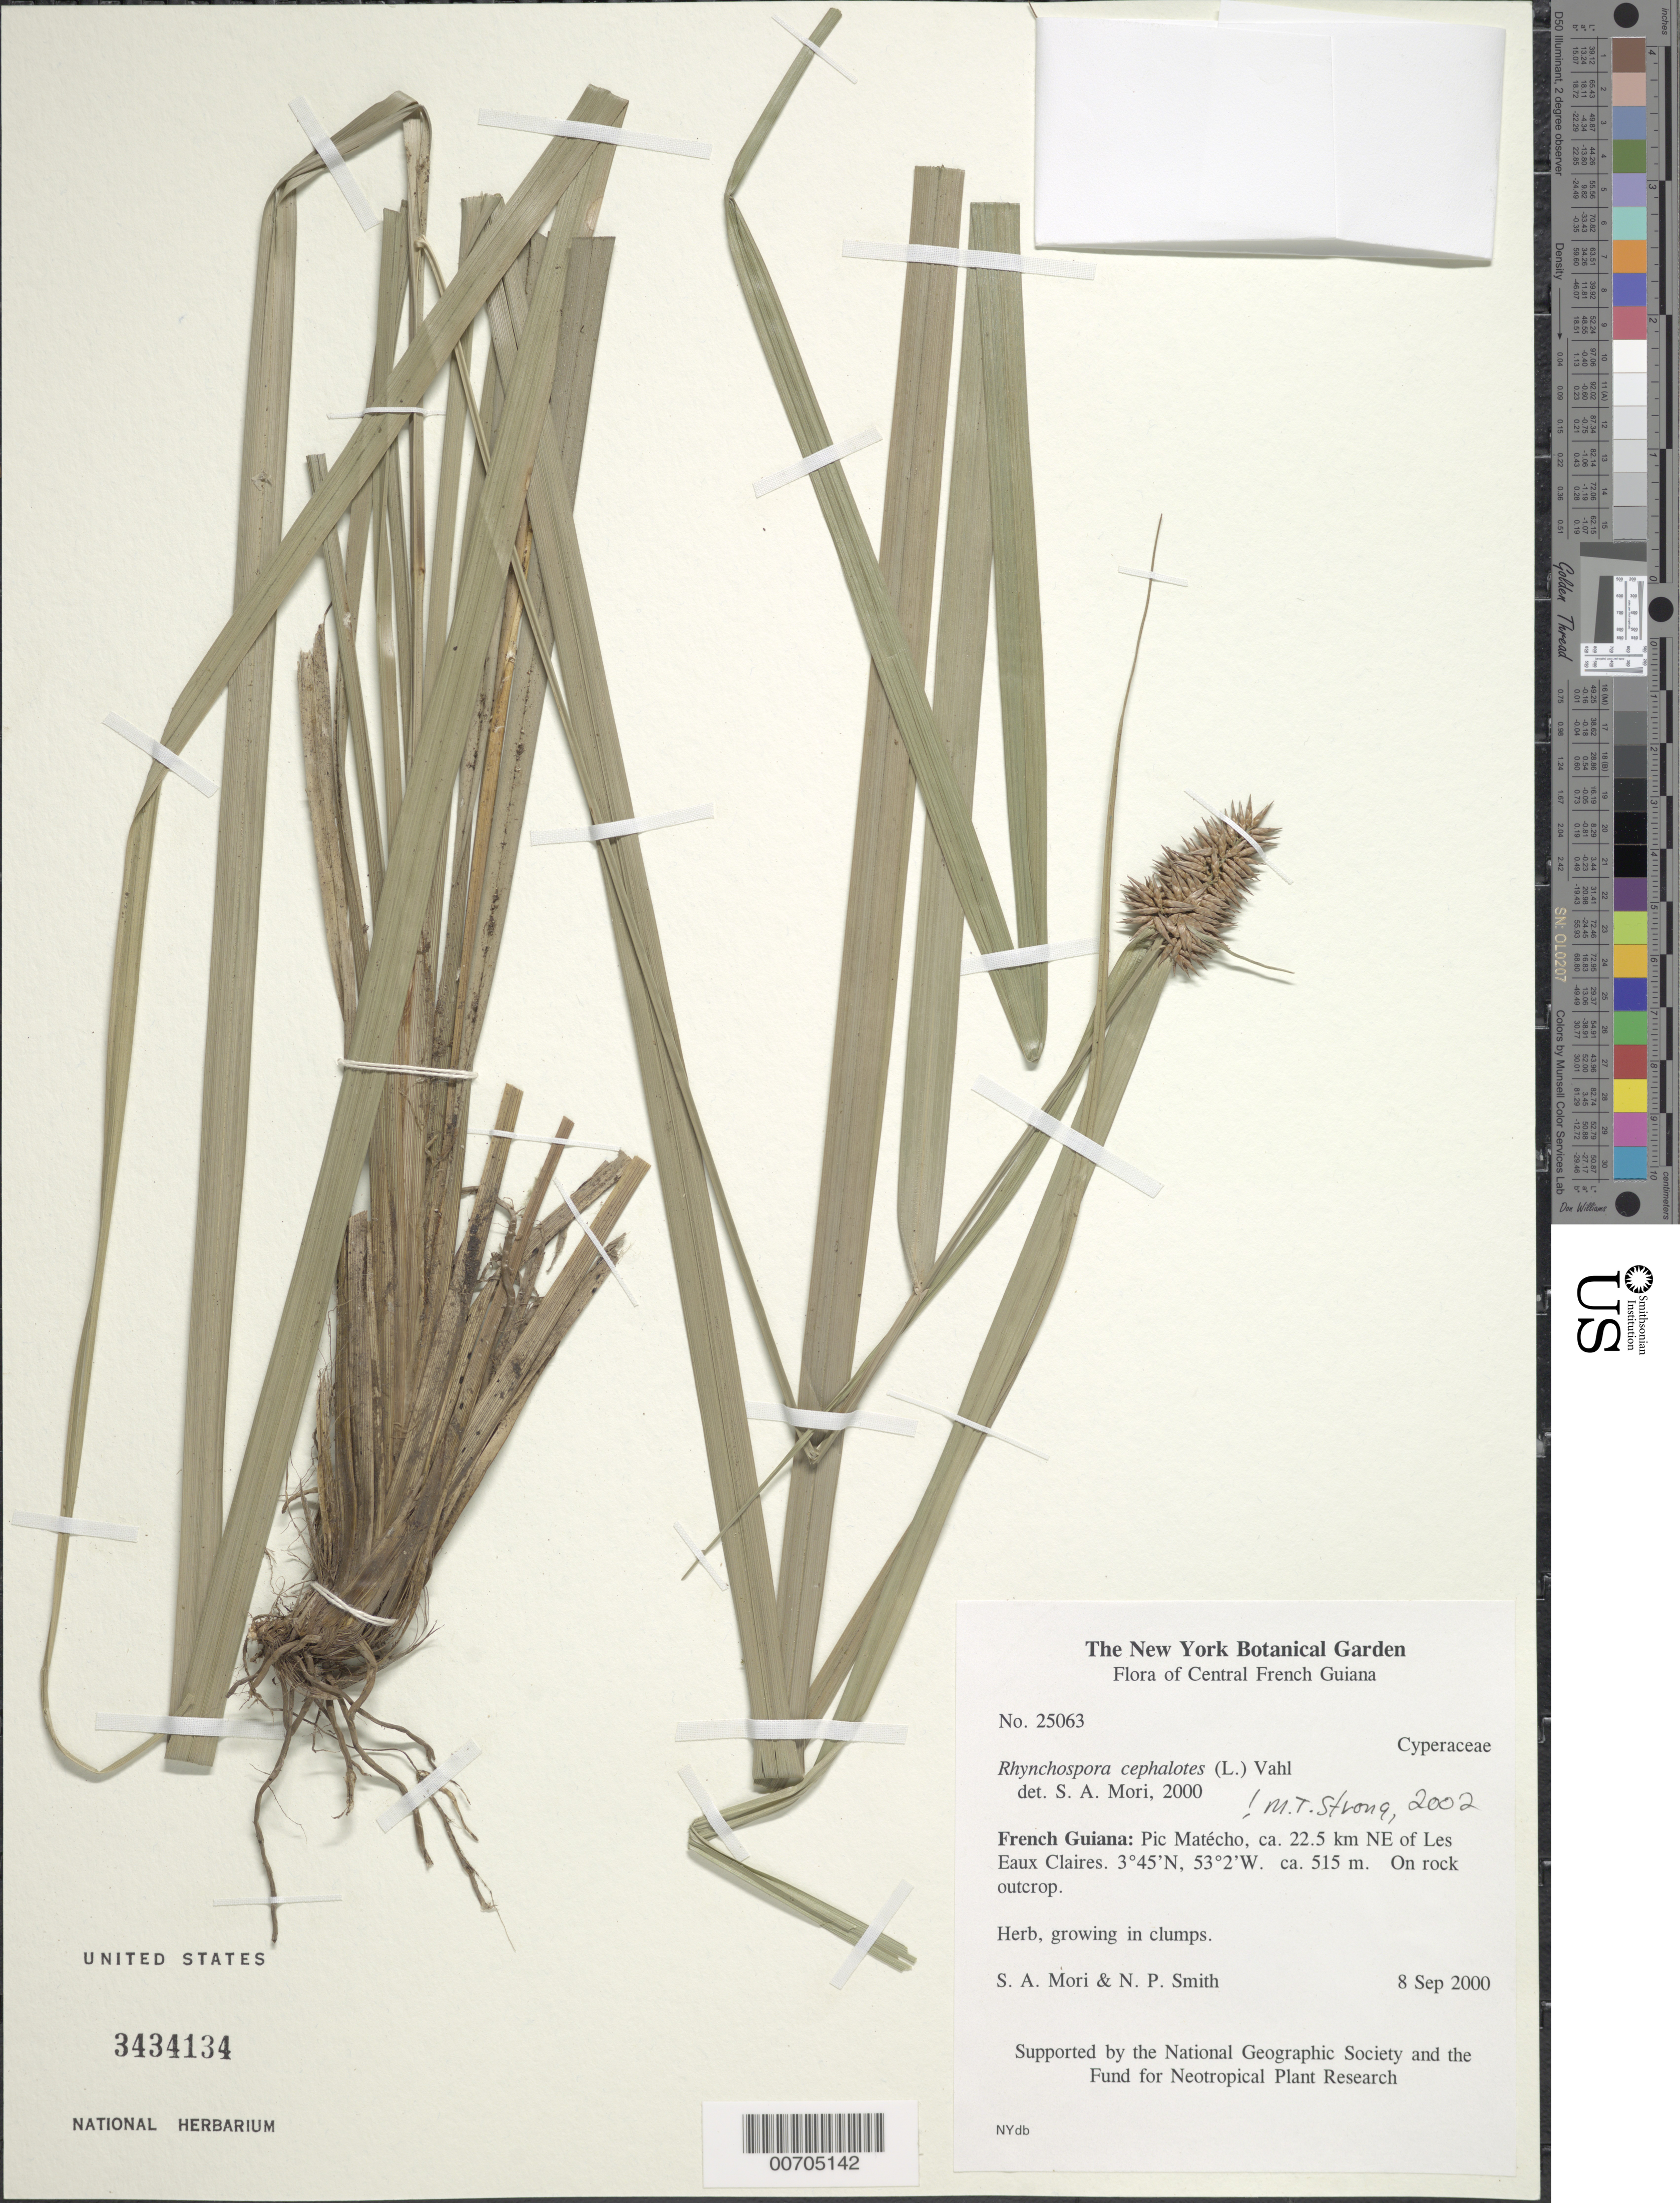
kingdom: Plantae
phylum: Tracheophyta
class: Liliopsida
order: Poales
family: Cyperaceae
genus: Rhynchospora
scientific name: Rhynchospora cephalotes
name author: (L.) Vahl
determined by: Strong, M. T., (US), Smithsonian Institution - National Museum of Natural History (UNITED STATES)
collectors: S. Mori & N. Smith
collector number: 25063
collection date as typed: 8-Sep-00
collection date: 2000-09-08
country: French Guiana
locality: Pic Matécho, ca 22.5 km NE of Les Eaux Claires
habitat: Rock outcrop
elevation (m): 515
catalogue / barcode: US 3434134